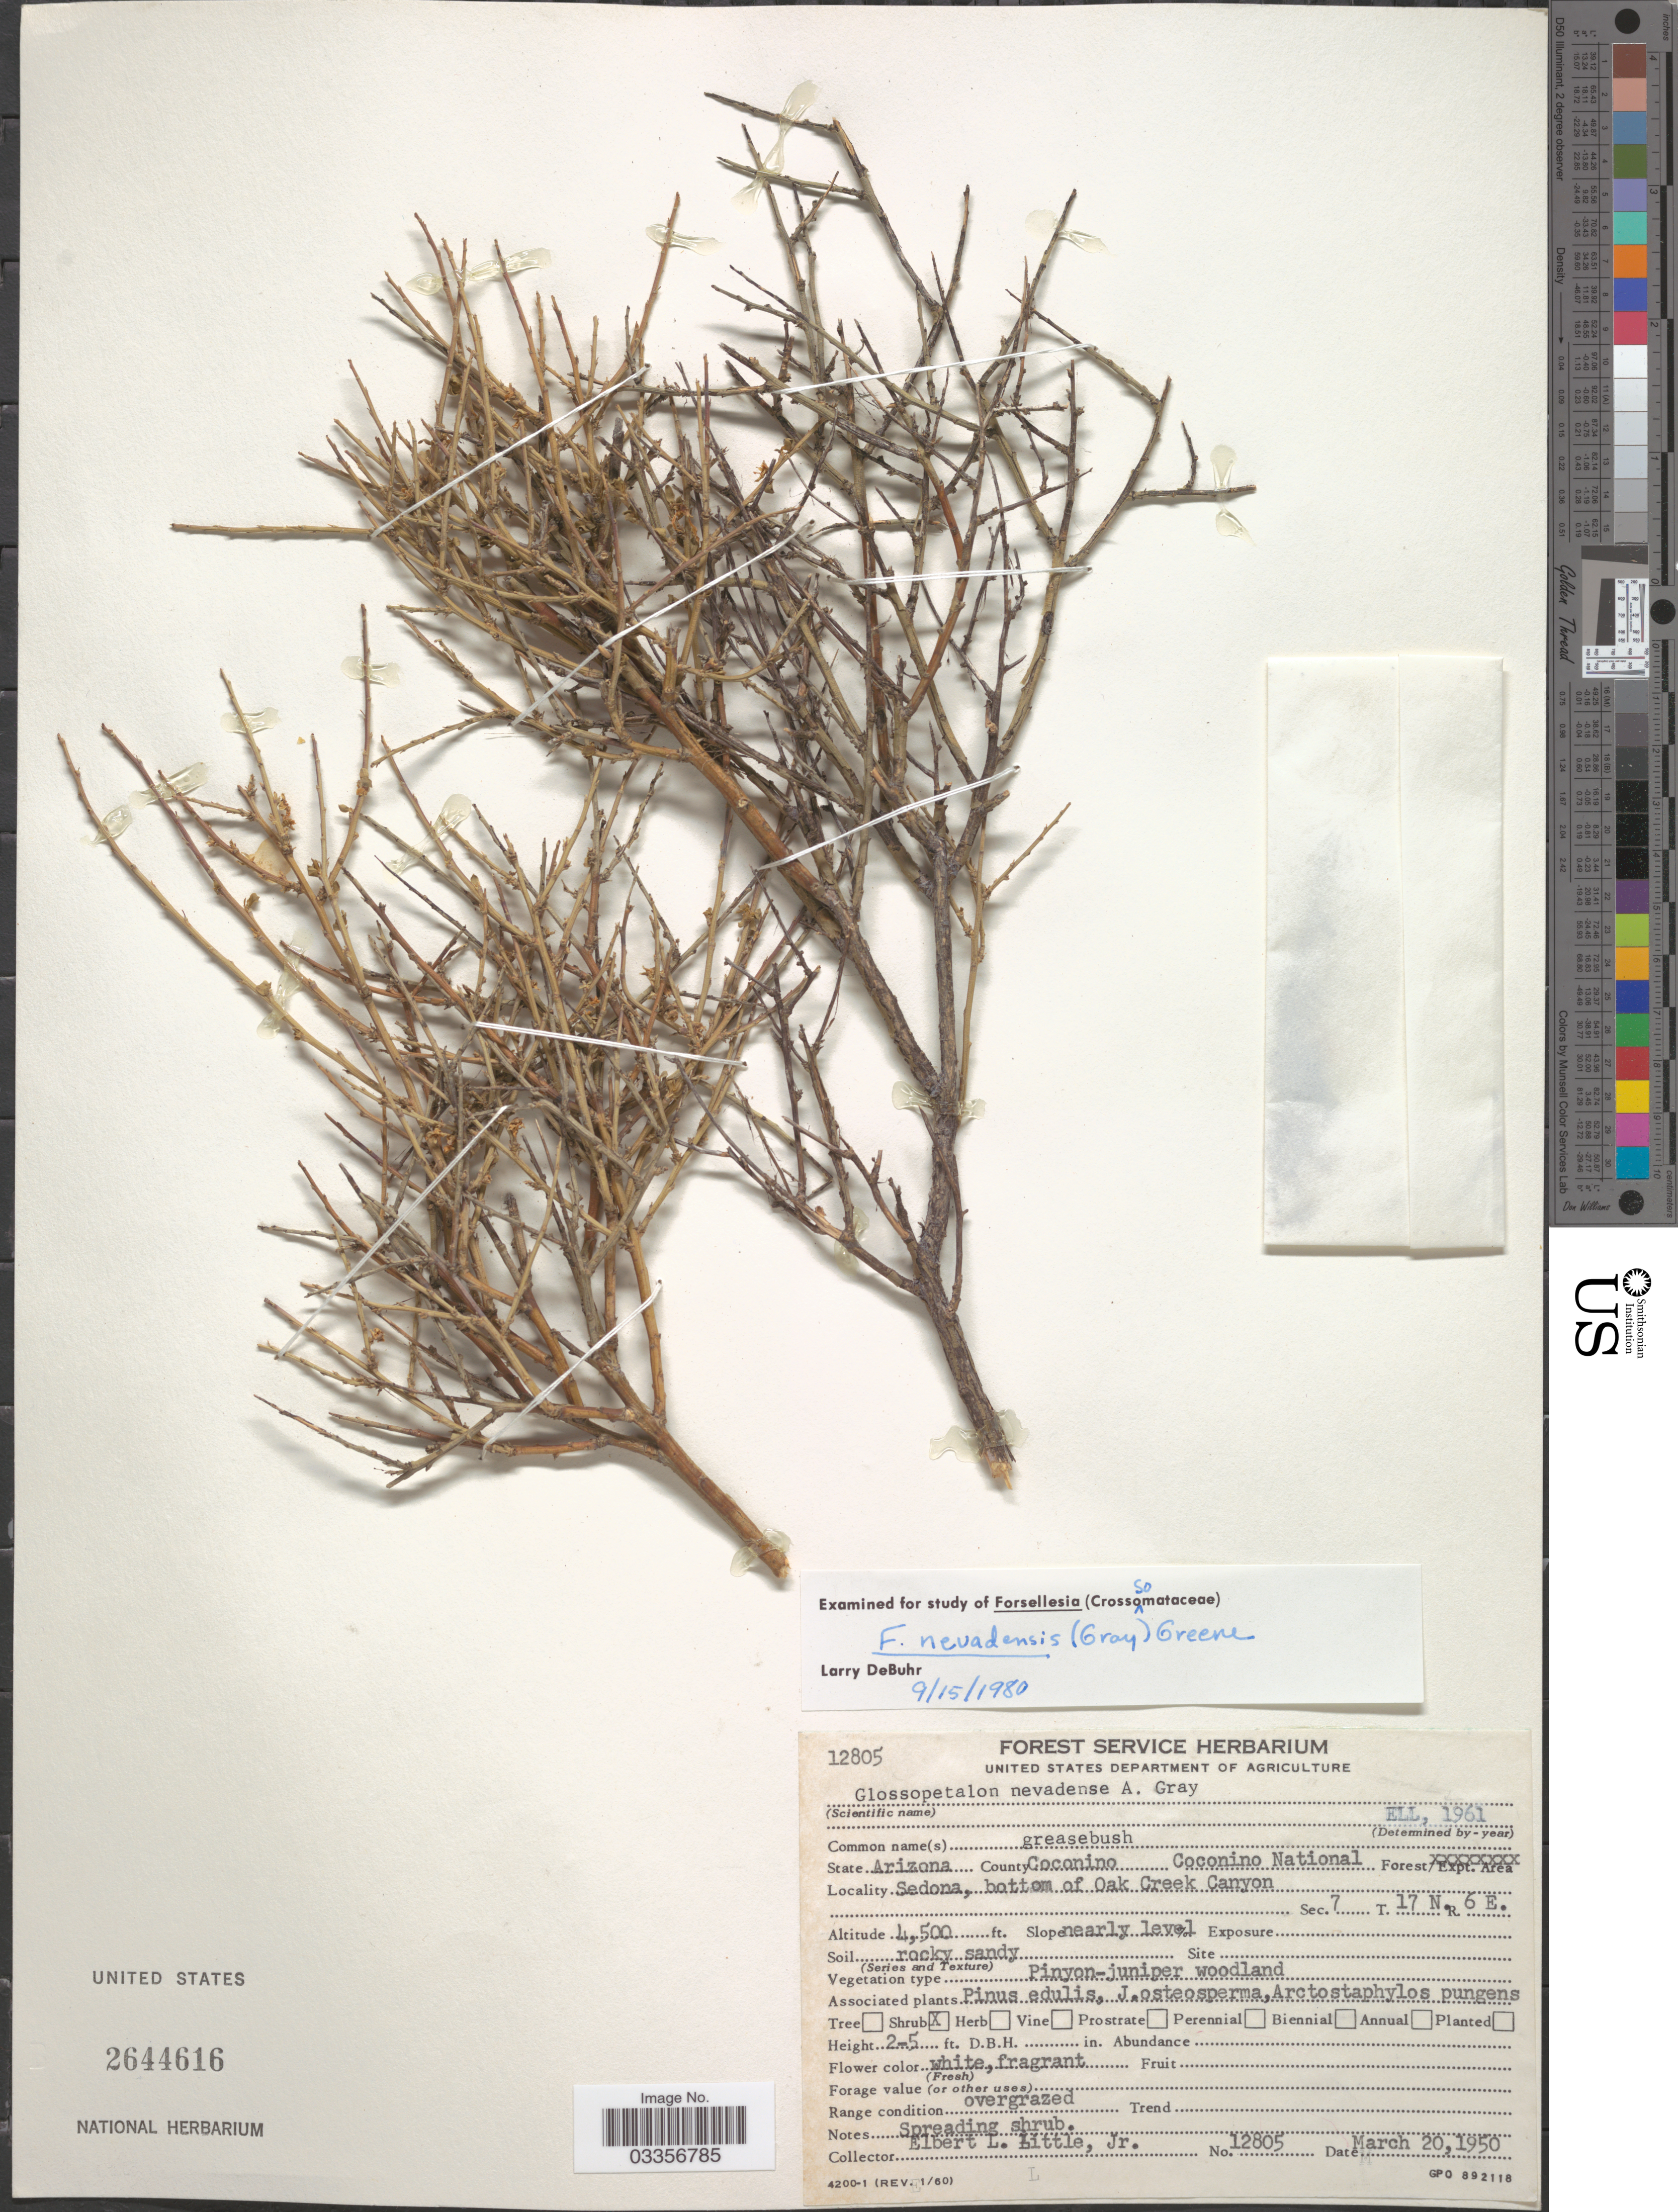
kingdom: Plantae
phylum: Tracheophyta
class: Magnoliopsida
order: Crossosomatales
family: Crossosomataceae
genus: Glossopetalon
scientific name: Glossopetalon spinescens var. aridum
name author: M.E. Jones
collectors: E. L. Little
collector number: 12805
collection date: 1950-03-20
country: United States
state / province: Arizona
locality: County Coconino, Coconino National Forest, Sedona, bottom of Oak Creek Canyon, Sec.7 T17N. R6E.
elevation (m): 1372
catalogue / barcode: US 2644616